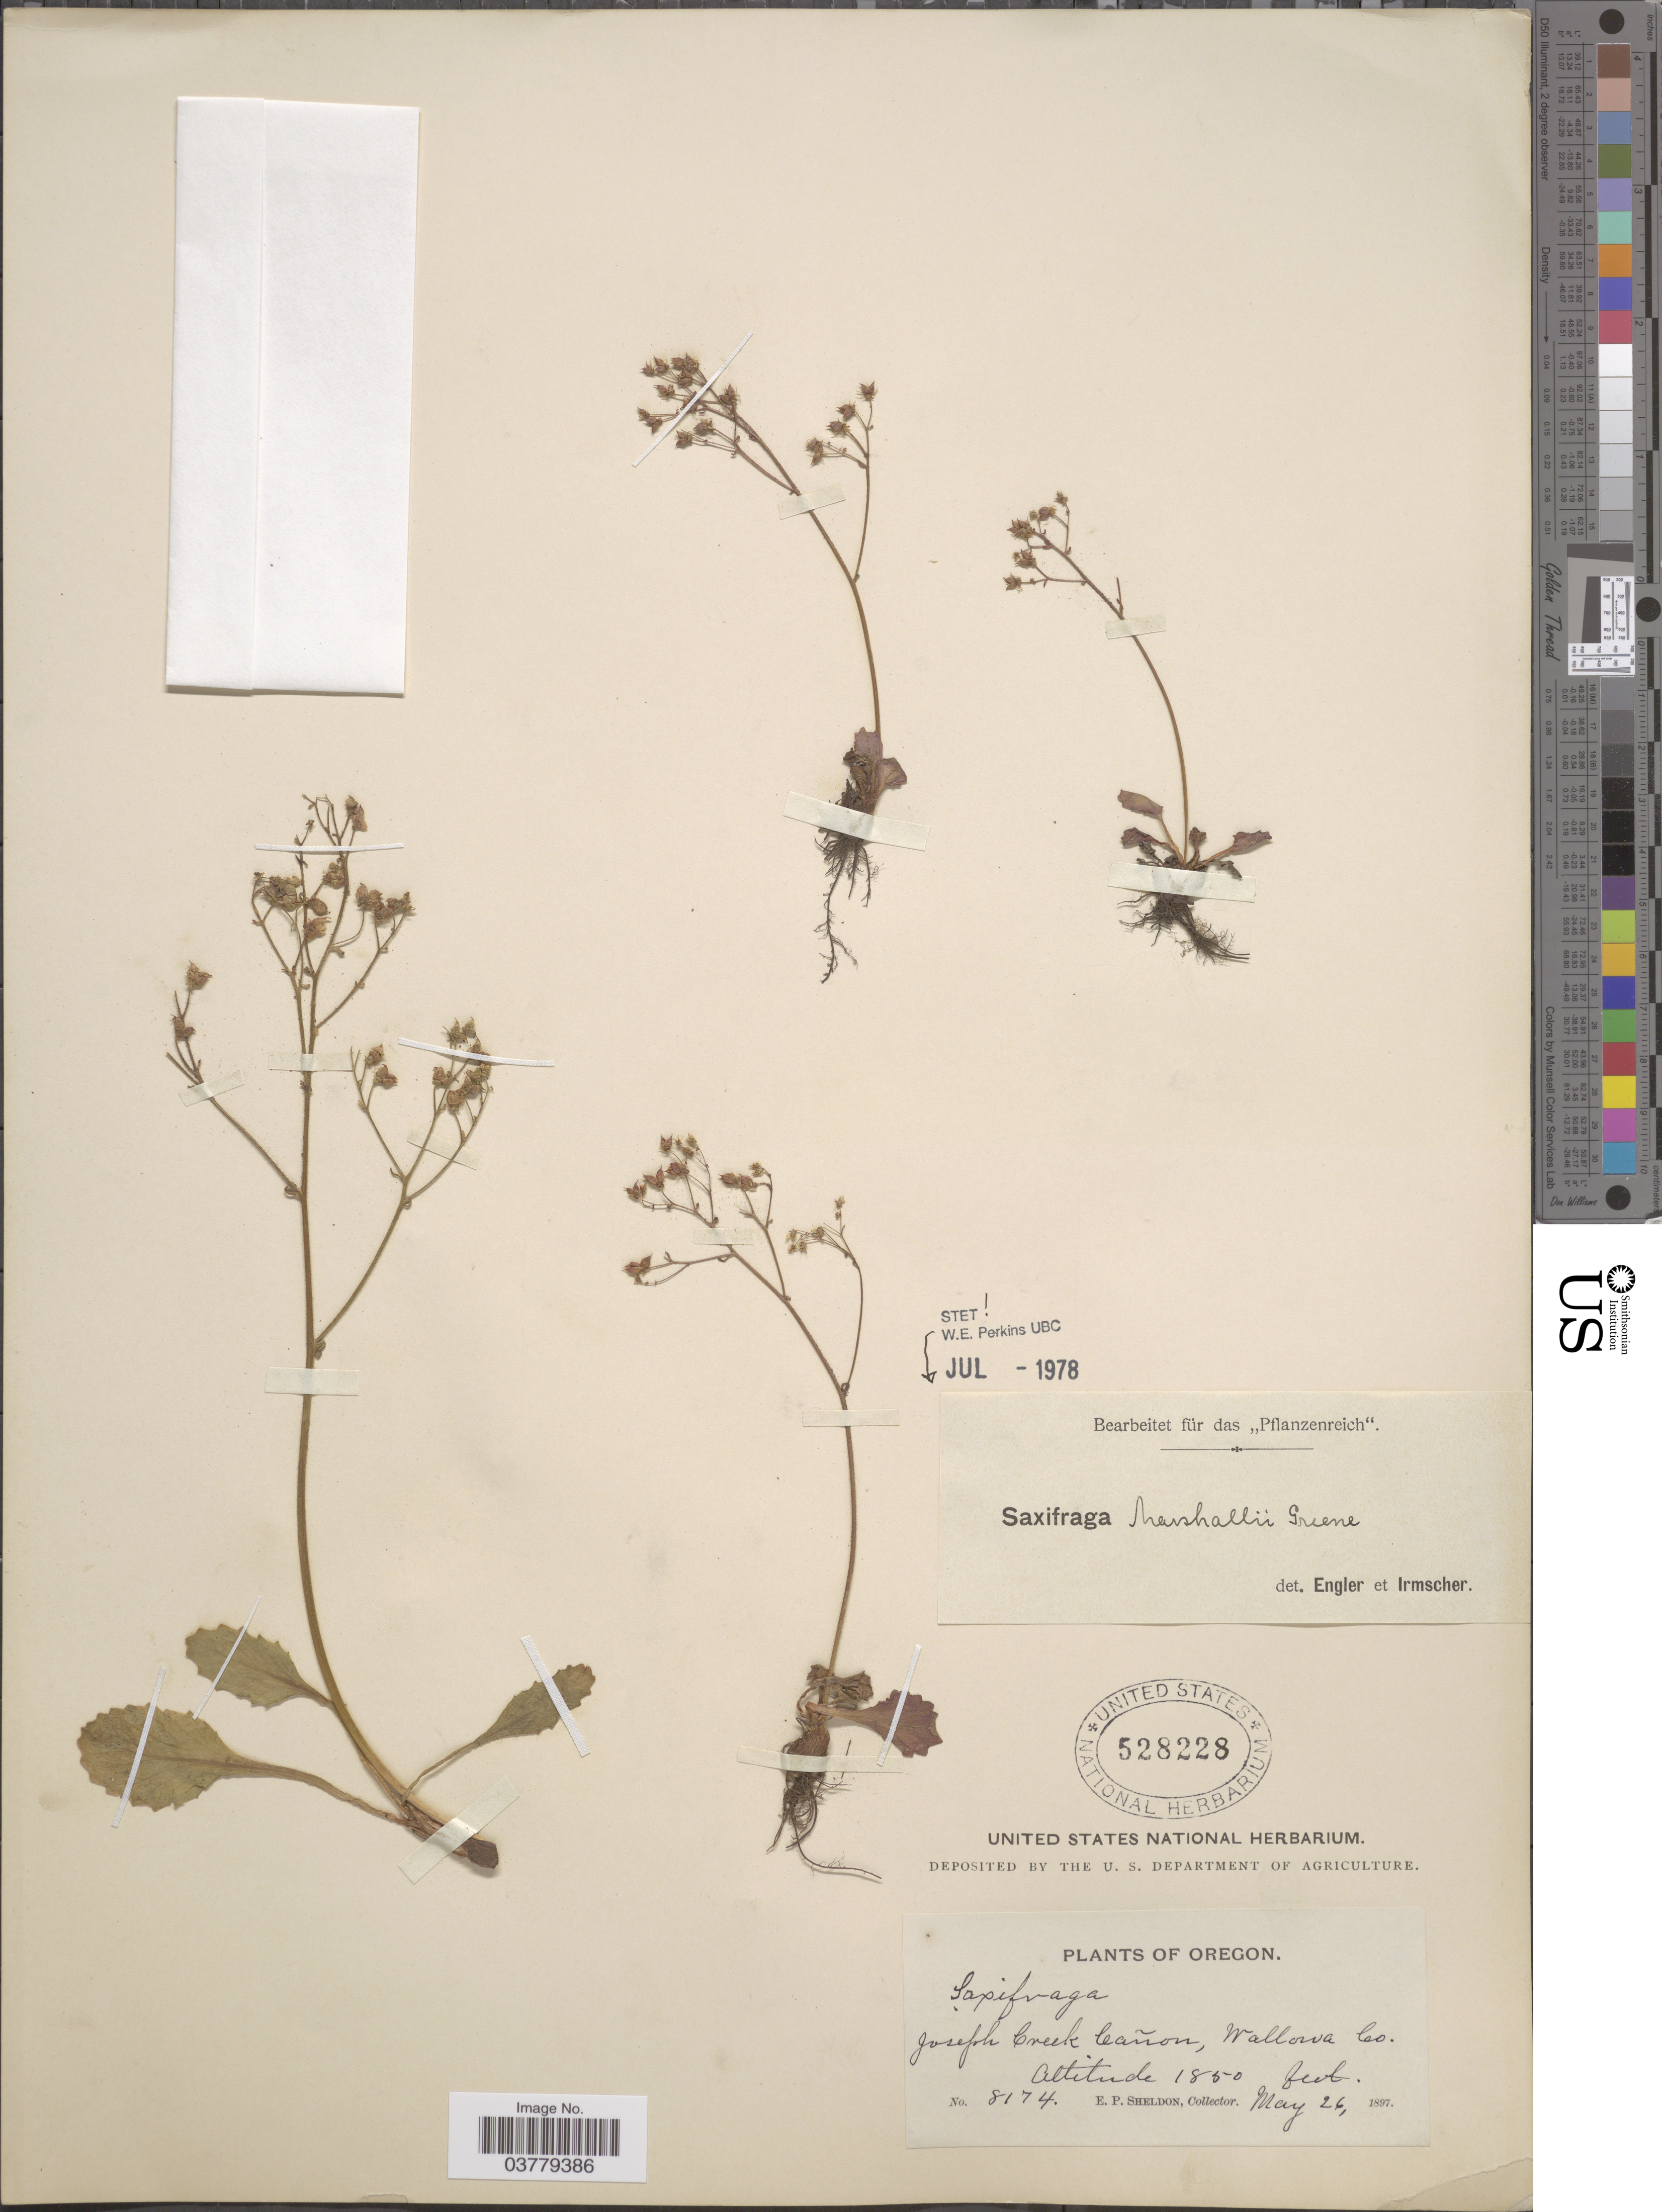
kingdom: Plantae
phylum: Tracheophyta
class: Magnoliopsida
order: Saxifragales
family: Saxifragaceae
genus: Micranthes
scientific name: Micranthes marshallii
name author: (Greene) Small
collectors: E. P. Sheldon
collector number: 8174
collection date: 1897-05-26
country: United States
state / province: Oregon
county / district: Wallowa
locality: Joseph Creek Cañon, Wallowa Co.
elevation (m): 564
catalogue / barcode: US 528228